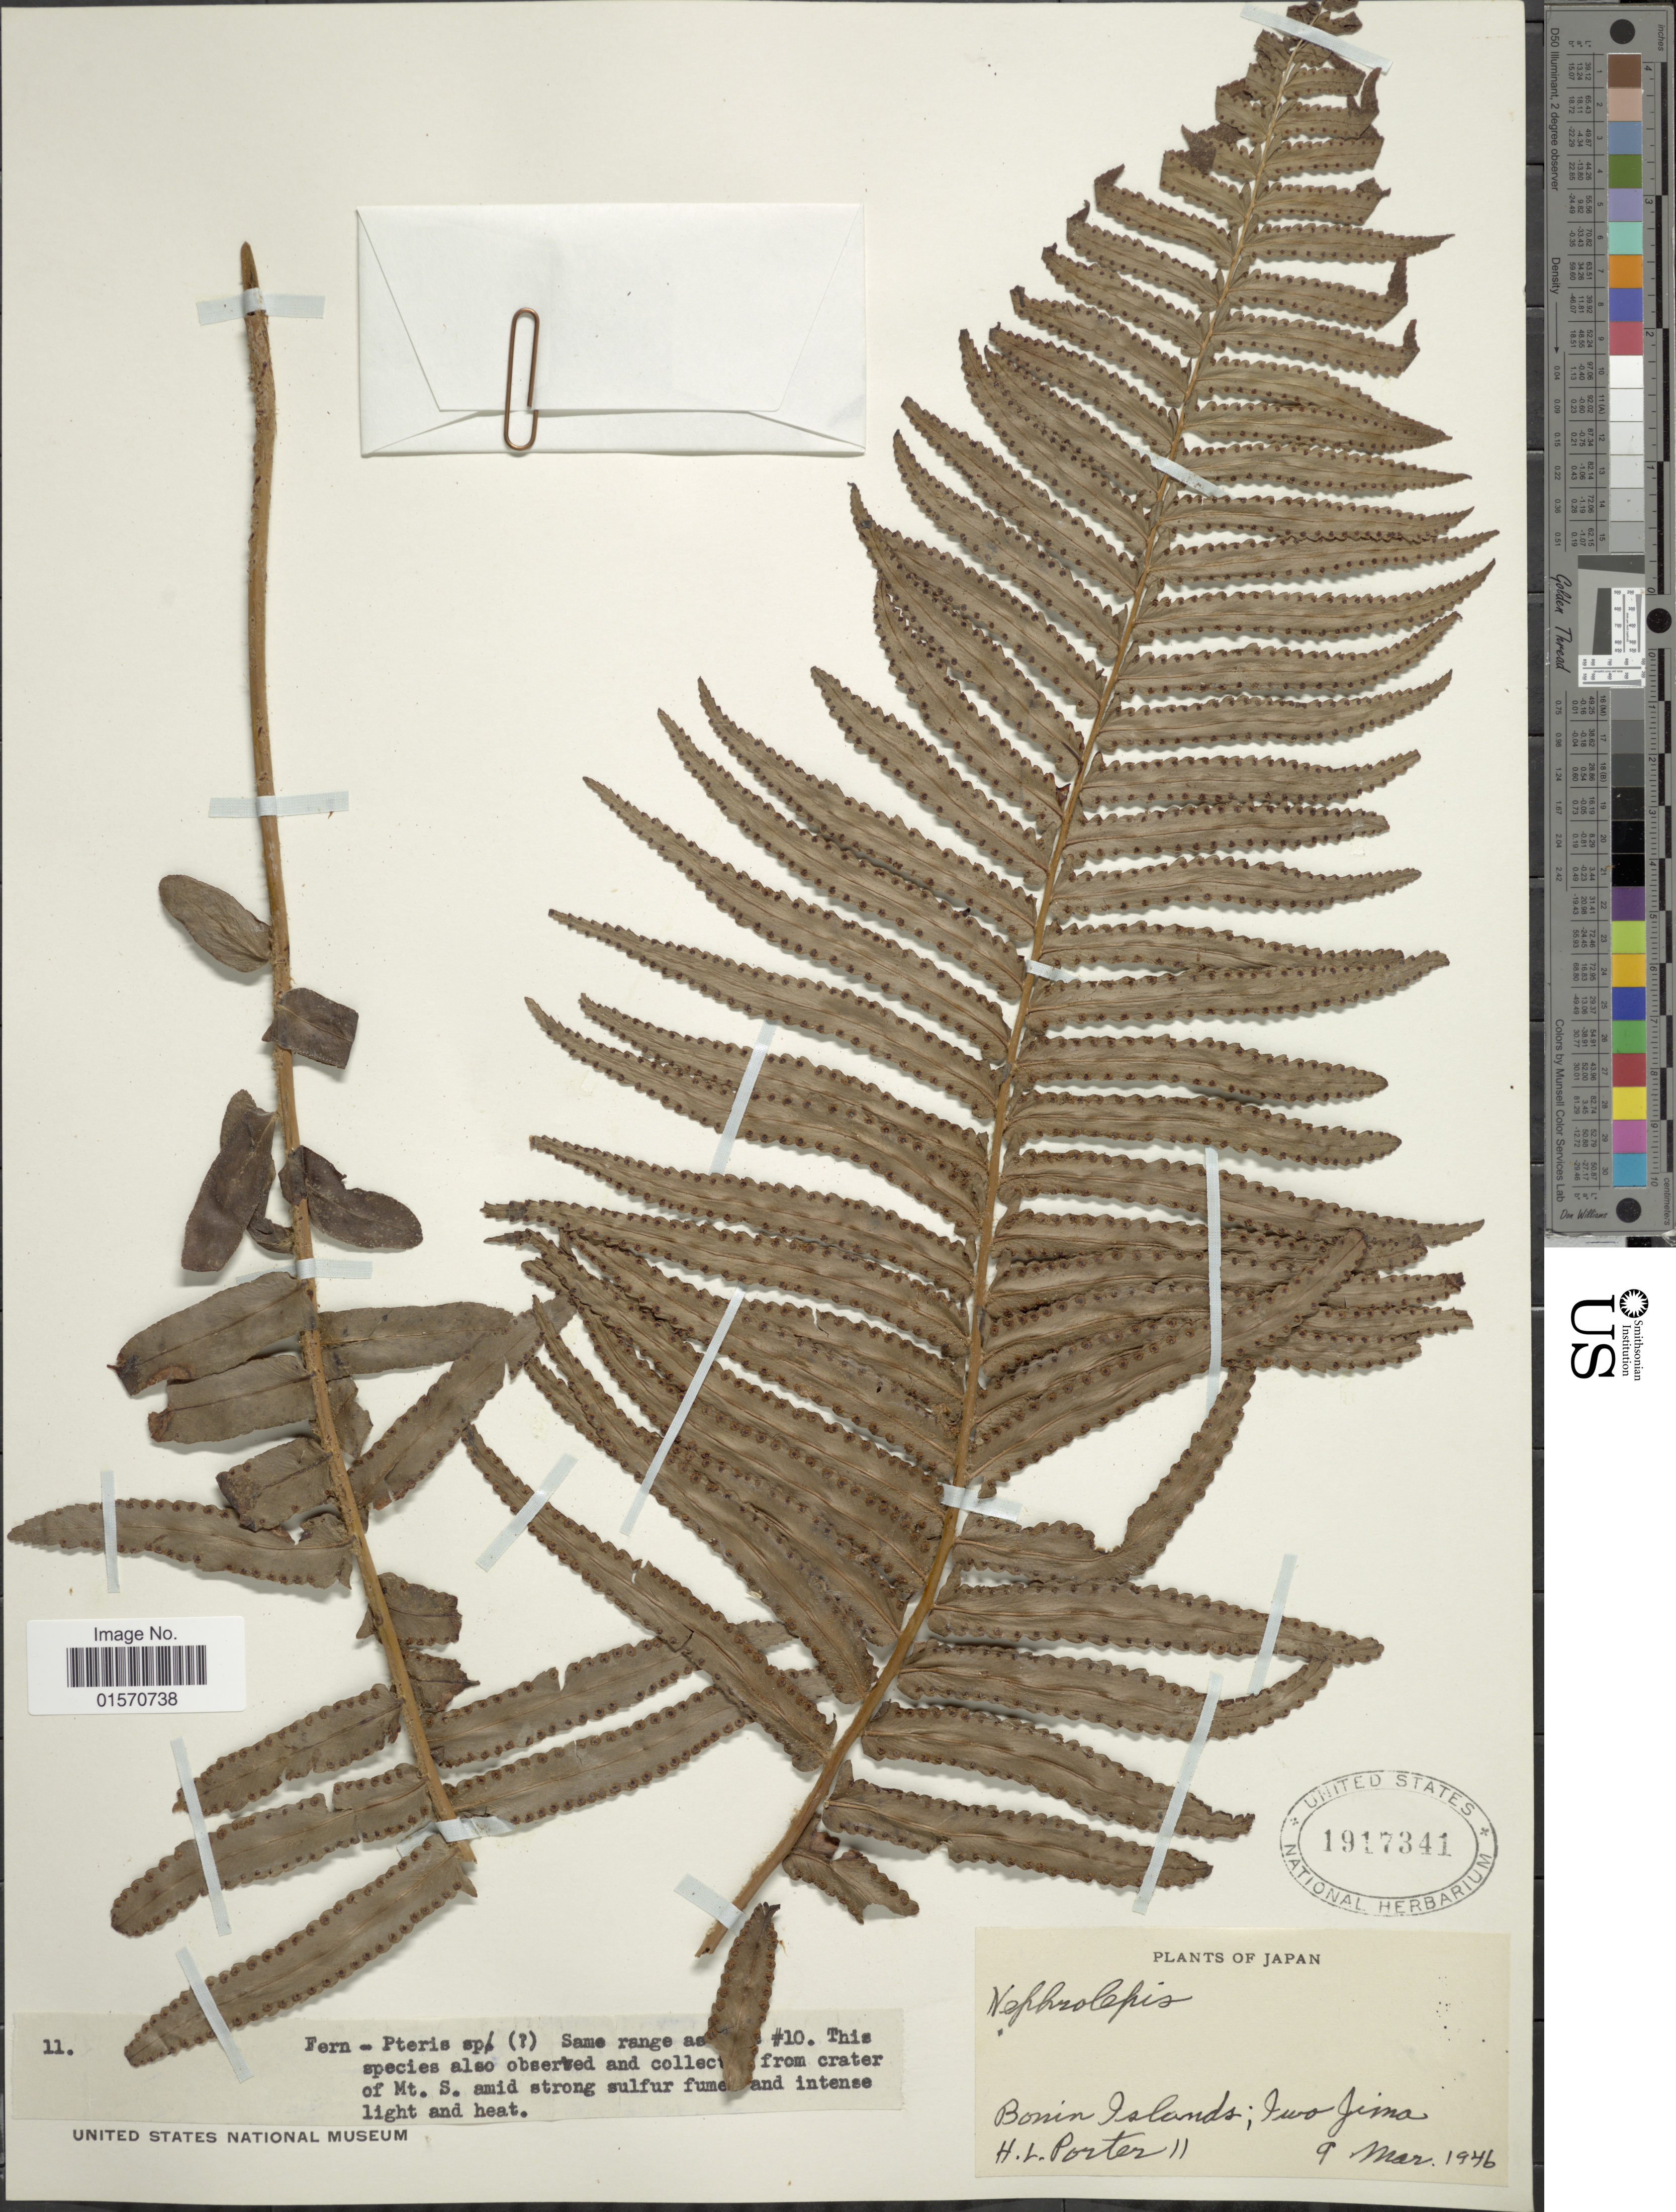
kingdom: Plantae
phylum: Tracheophyta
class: Polypodiopsida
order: Polypodiales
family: Nephrolepidaceae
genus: Nephrolepis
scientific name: Nephrolepis sp.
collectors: H. L. Porter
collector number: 11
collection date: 1946-03-09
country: Japan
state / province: Tokyo, Federal City of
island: Bonin Islands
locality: Bonin Islands; Jwo Jima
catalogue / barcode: US 1917341